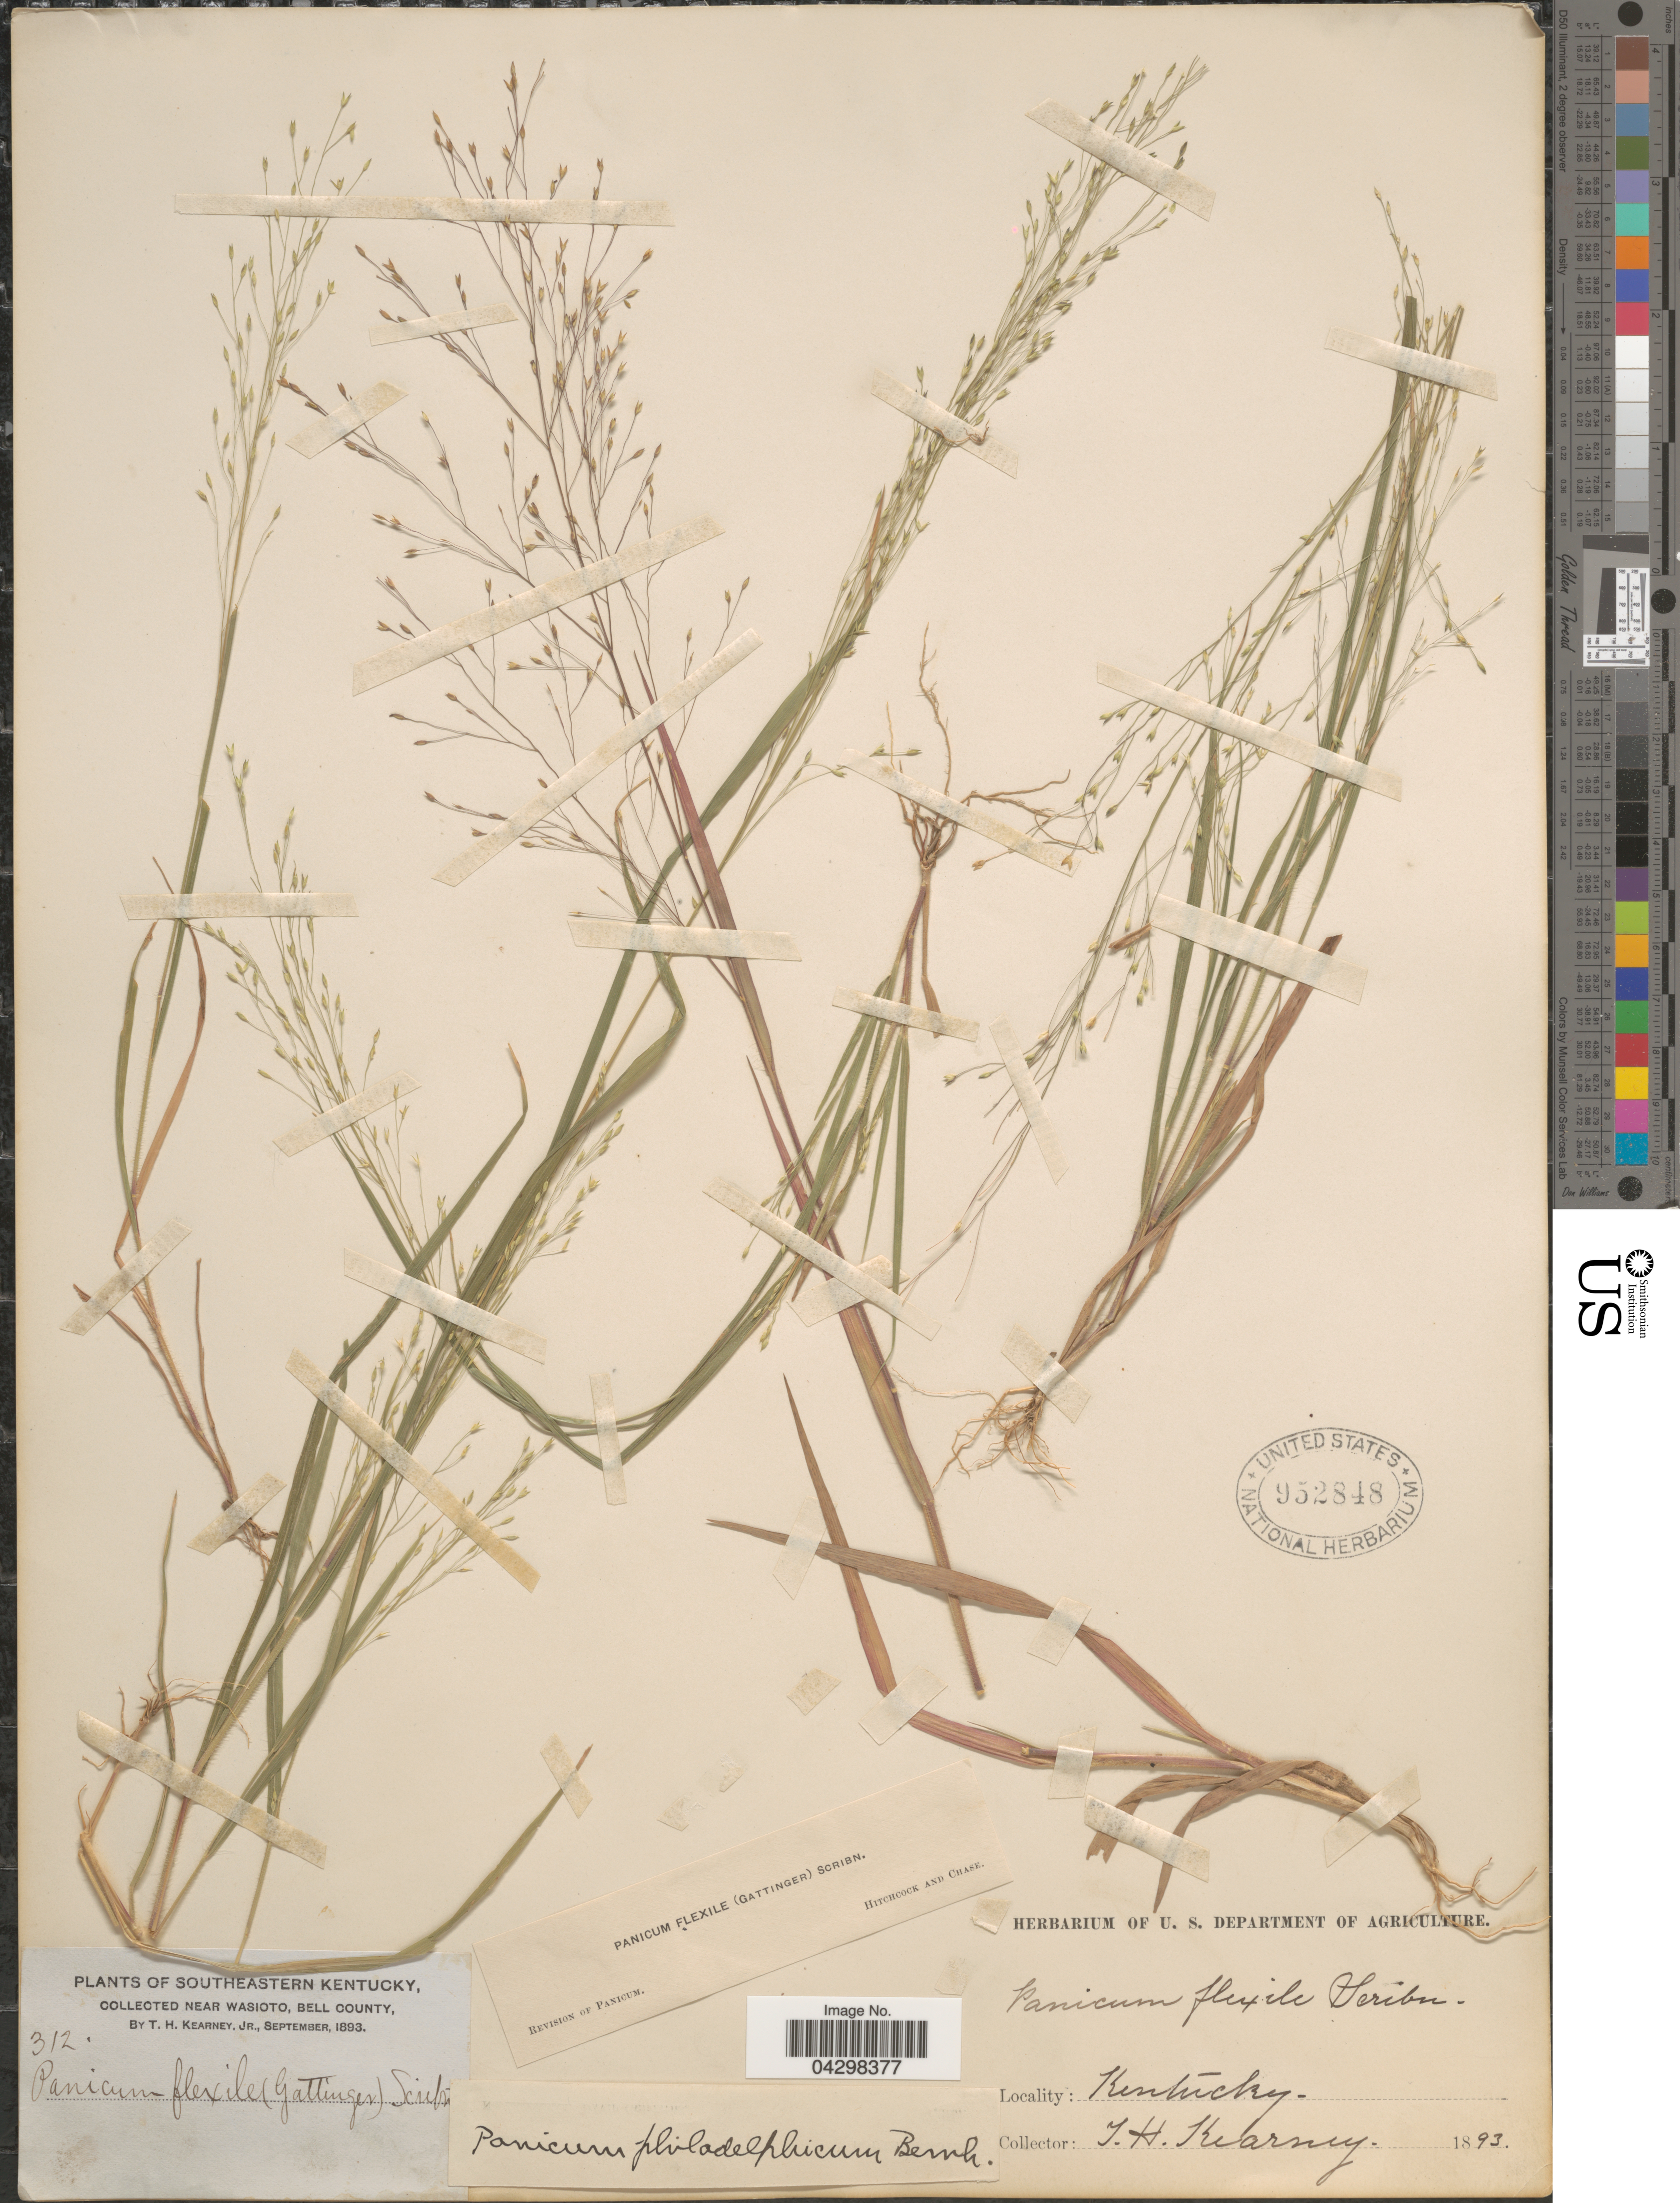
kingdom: Plantae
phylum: Tracheophyta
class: Liliopsida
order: Poales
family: Poaceae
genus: Panicum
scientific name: Panicum flexile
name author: (Gatt.) Scribn.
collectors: T. H. Kearney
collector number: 312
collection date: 1893-09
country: United States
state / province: Kentucky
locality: Southeastern Kentucky, near Wasioto, Bell County.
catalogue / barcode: US 952848